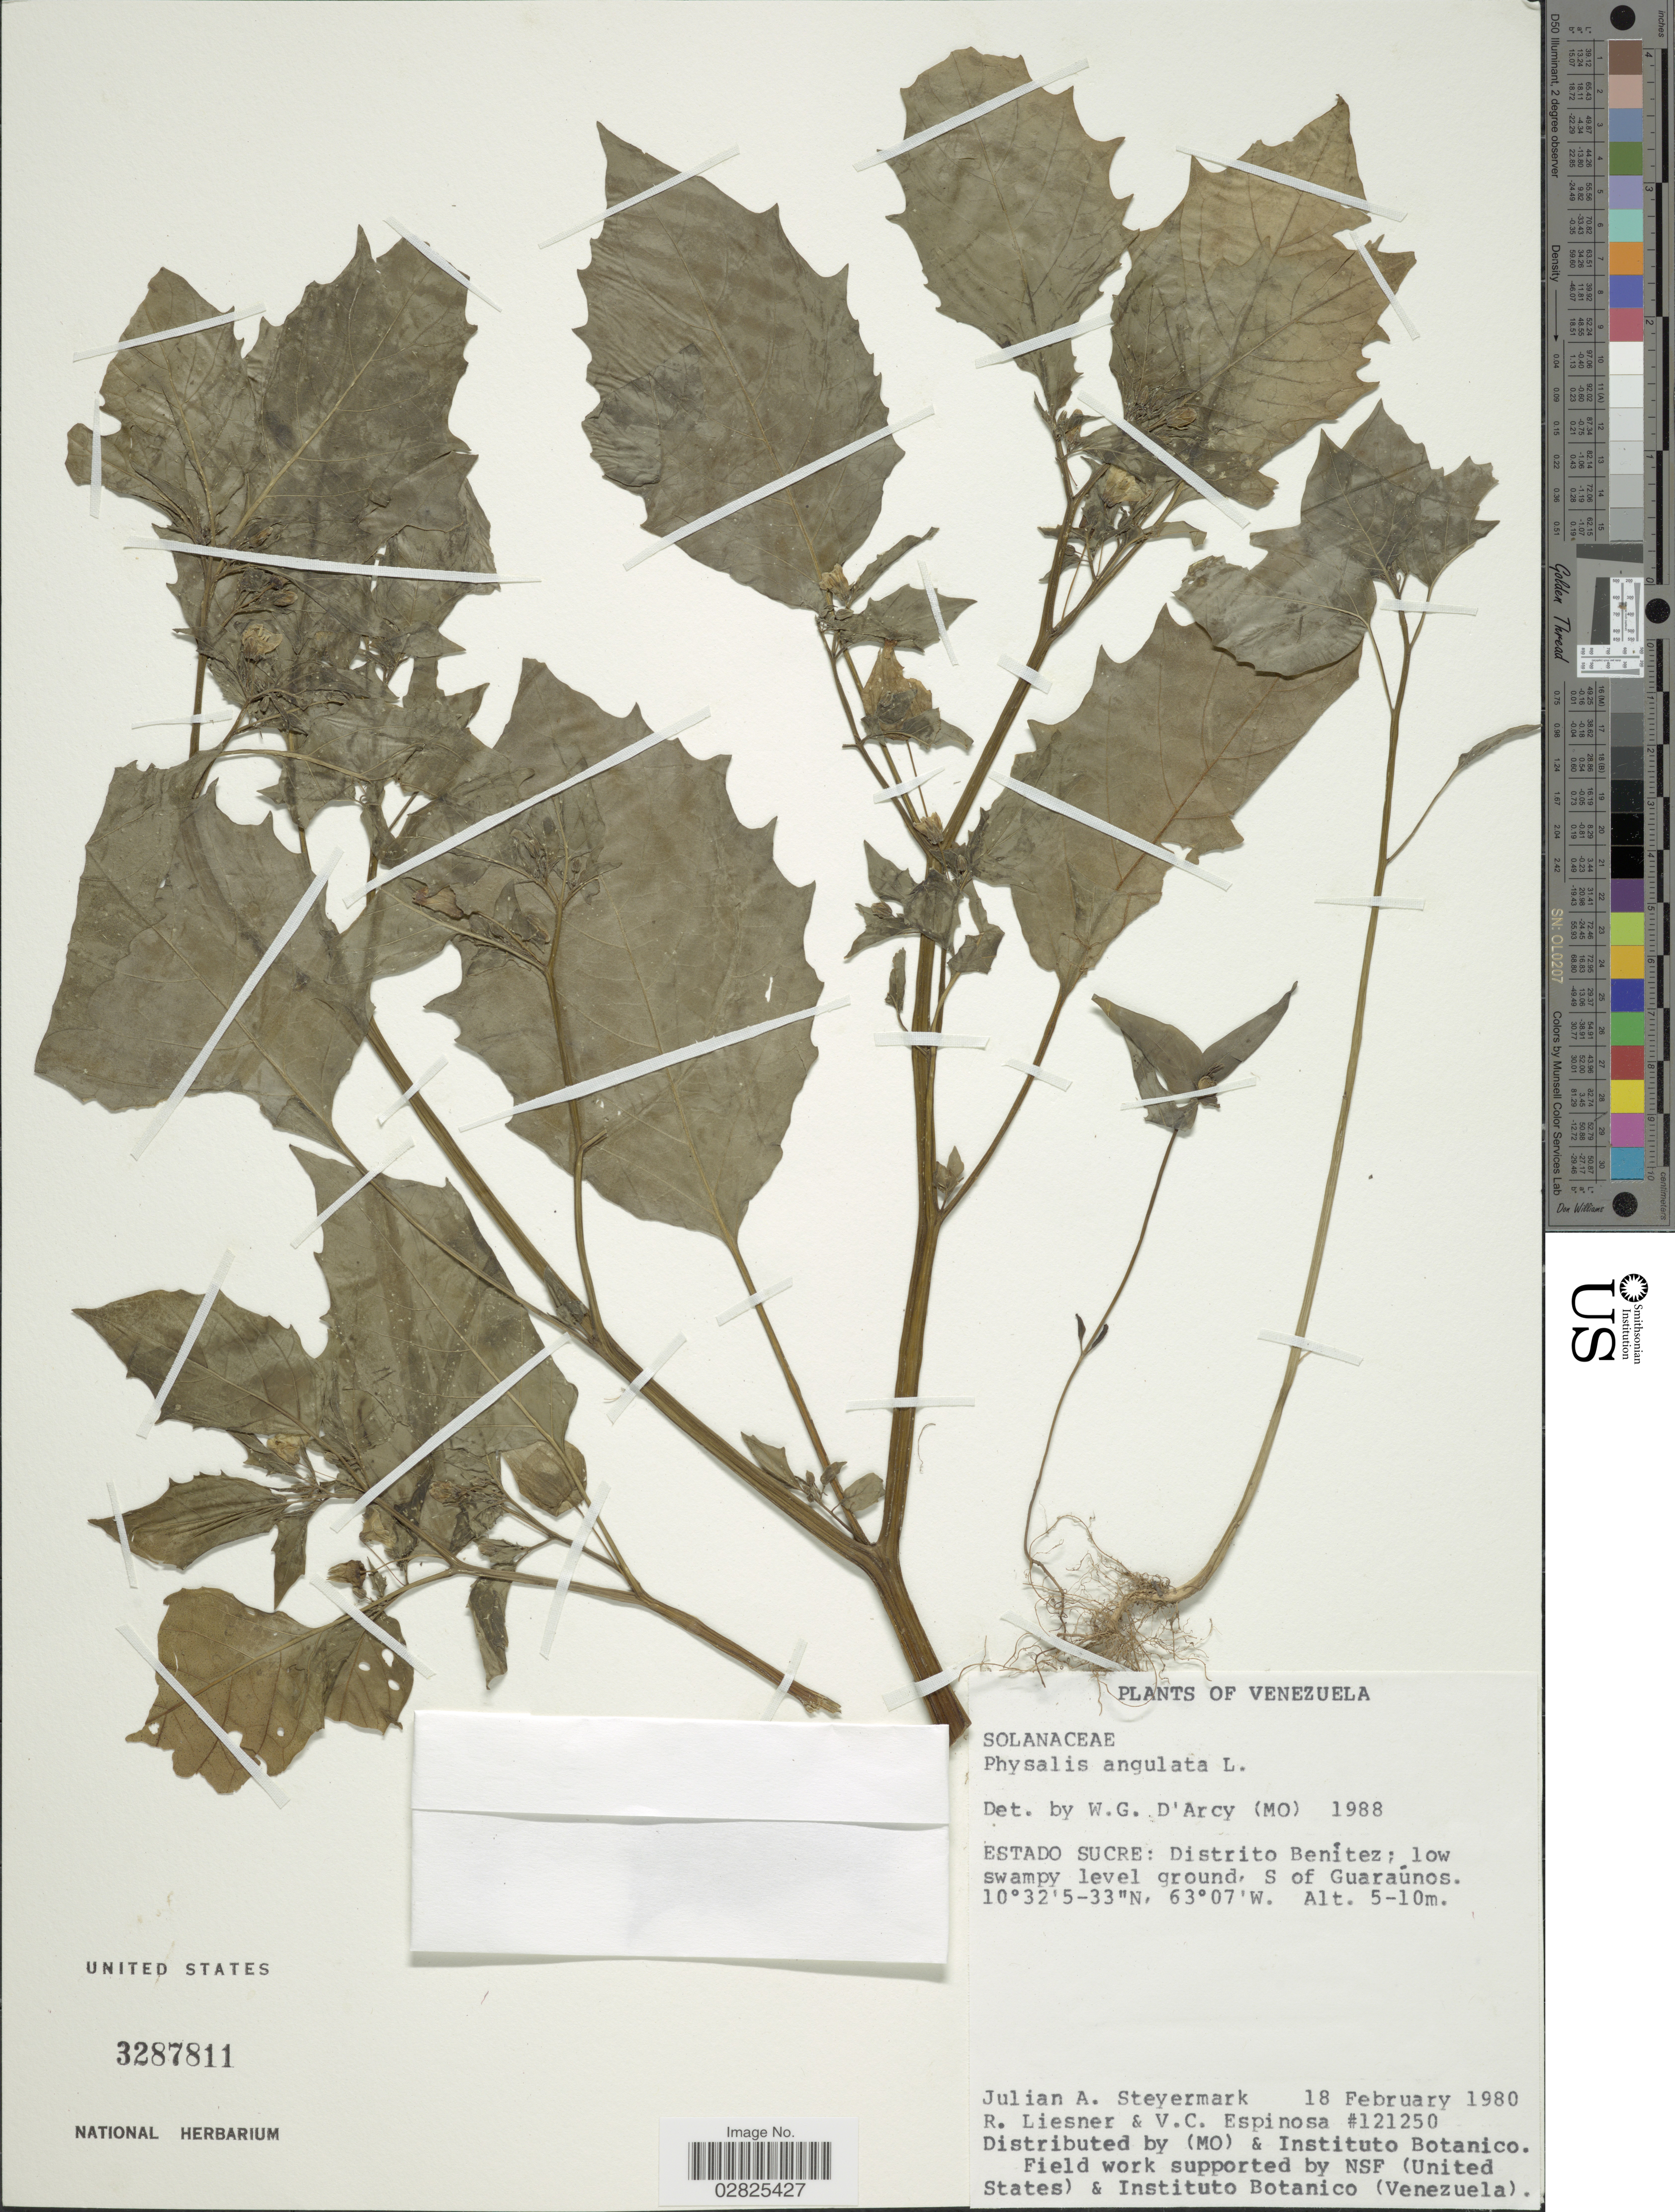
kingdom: Plantae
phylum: Tracheophyta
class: Magnoliopsida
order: Solanales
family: Solanaceae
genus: Physalis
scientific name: Physalis angulata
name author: L.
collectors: J. Steyermark, R. L. Liesner & V. Espinosa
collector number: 121250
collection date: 1980-02-18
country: Venezuela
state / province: Sucre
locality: Distrito Benitez; low swampy level ground, S of Guaraunos.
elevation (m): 5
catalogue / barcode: US 3287811